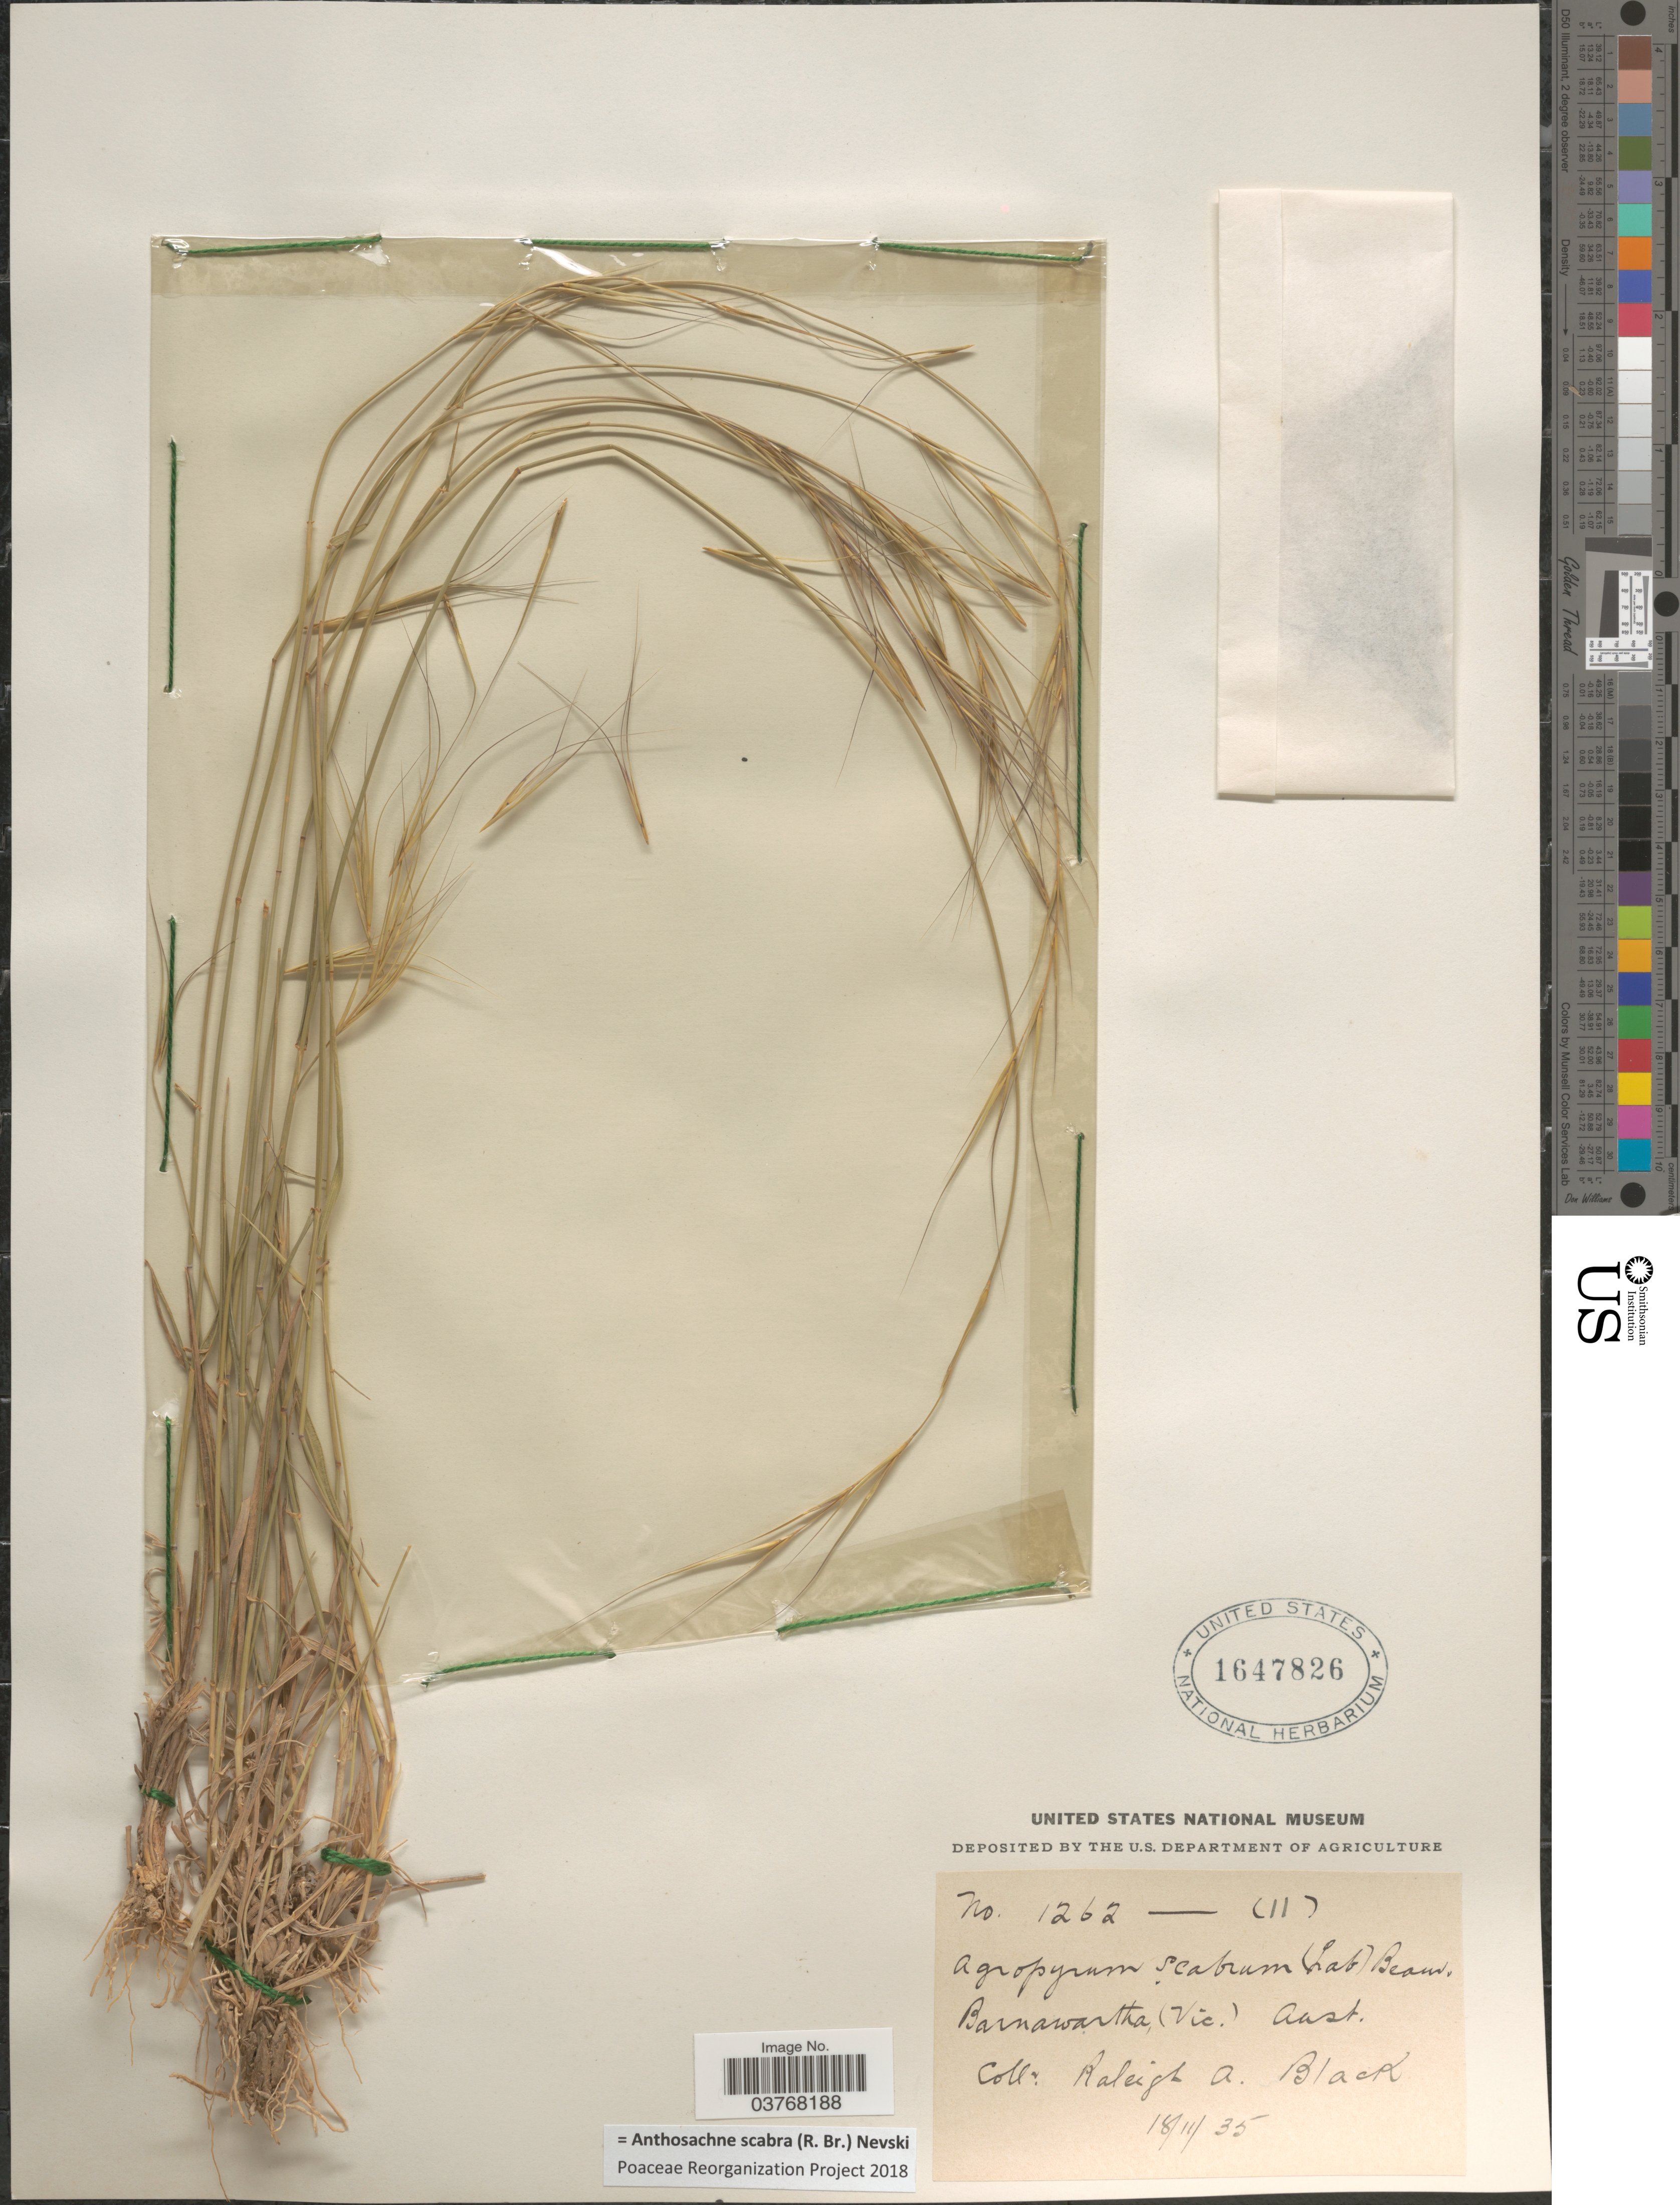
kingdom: Plantae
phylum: Tracheophyta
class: Liliopsida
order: Poales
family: Poaceae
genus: Anthosachne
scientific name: Anthosachne scabra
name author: (R. Br.) Nevski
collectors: R. A. Black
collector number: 1262-(11)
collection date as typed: Transcribed d/m/y: 18/11/35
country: Australia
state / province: Victoria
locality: Barnawartha, (Vic.).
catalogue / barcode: US 1647826